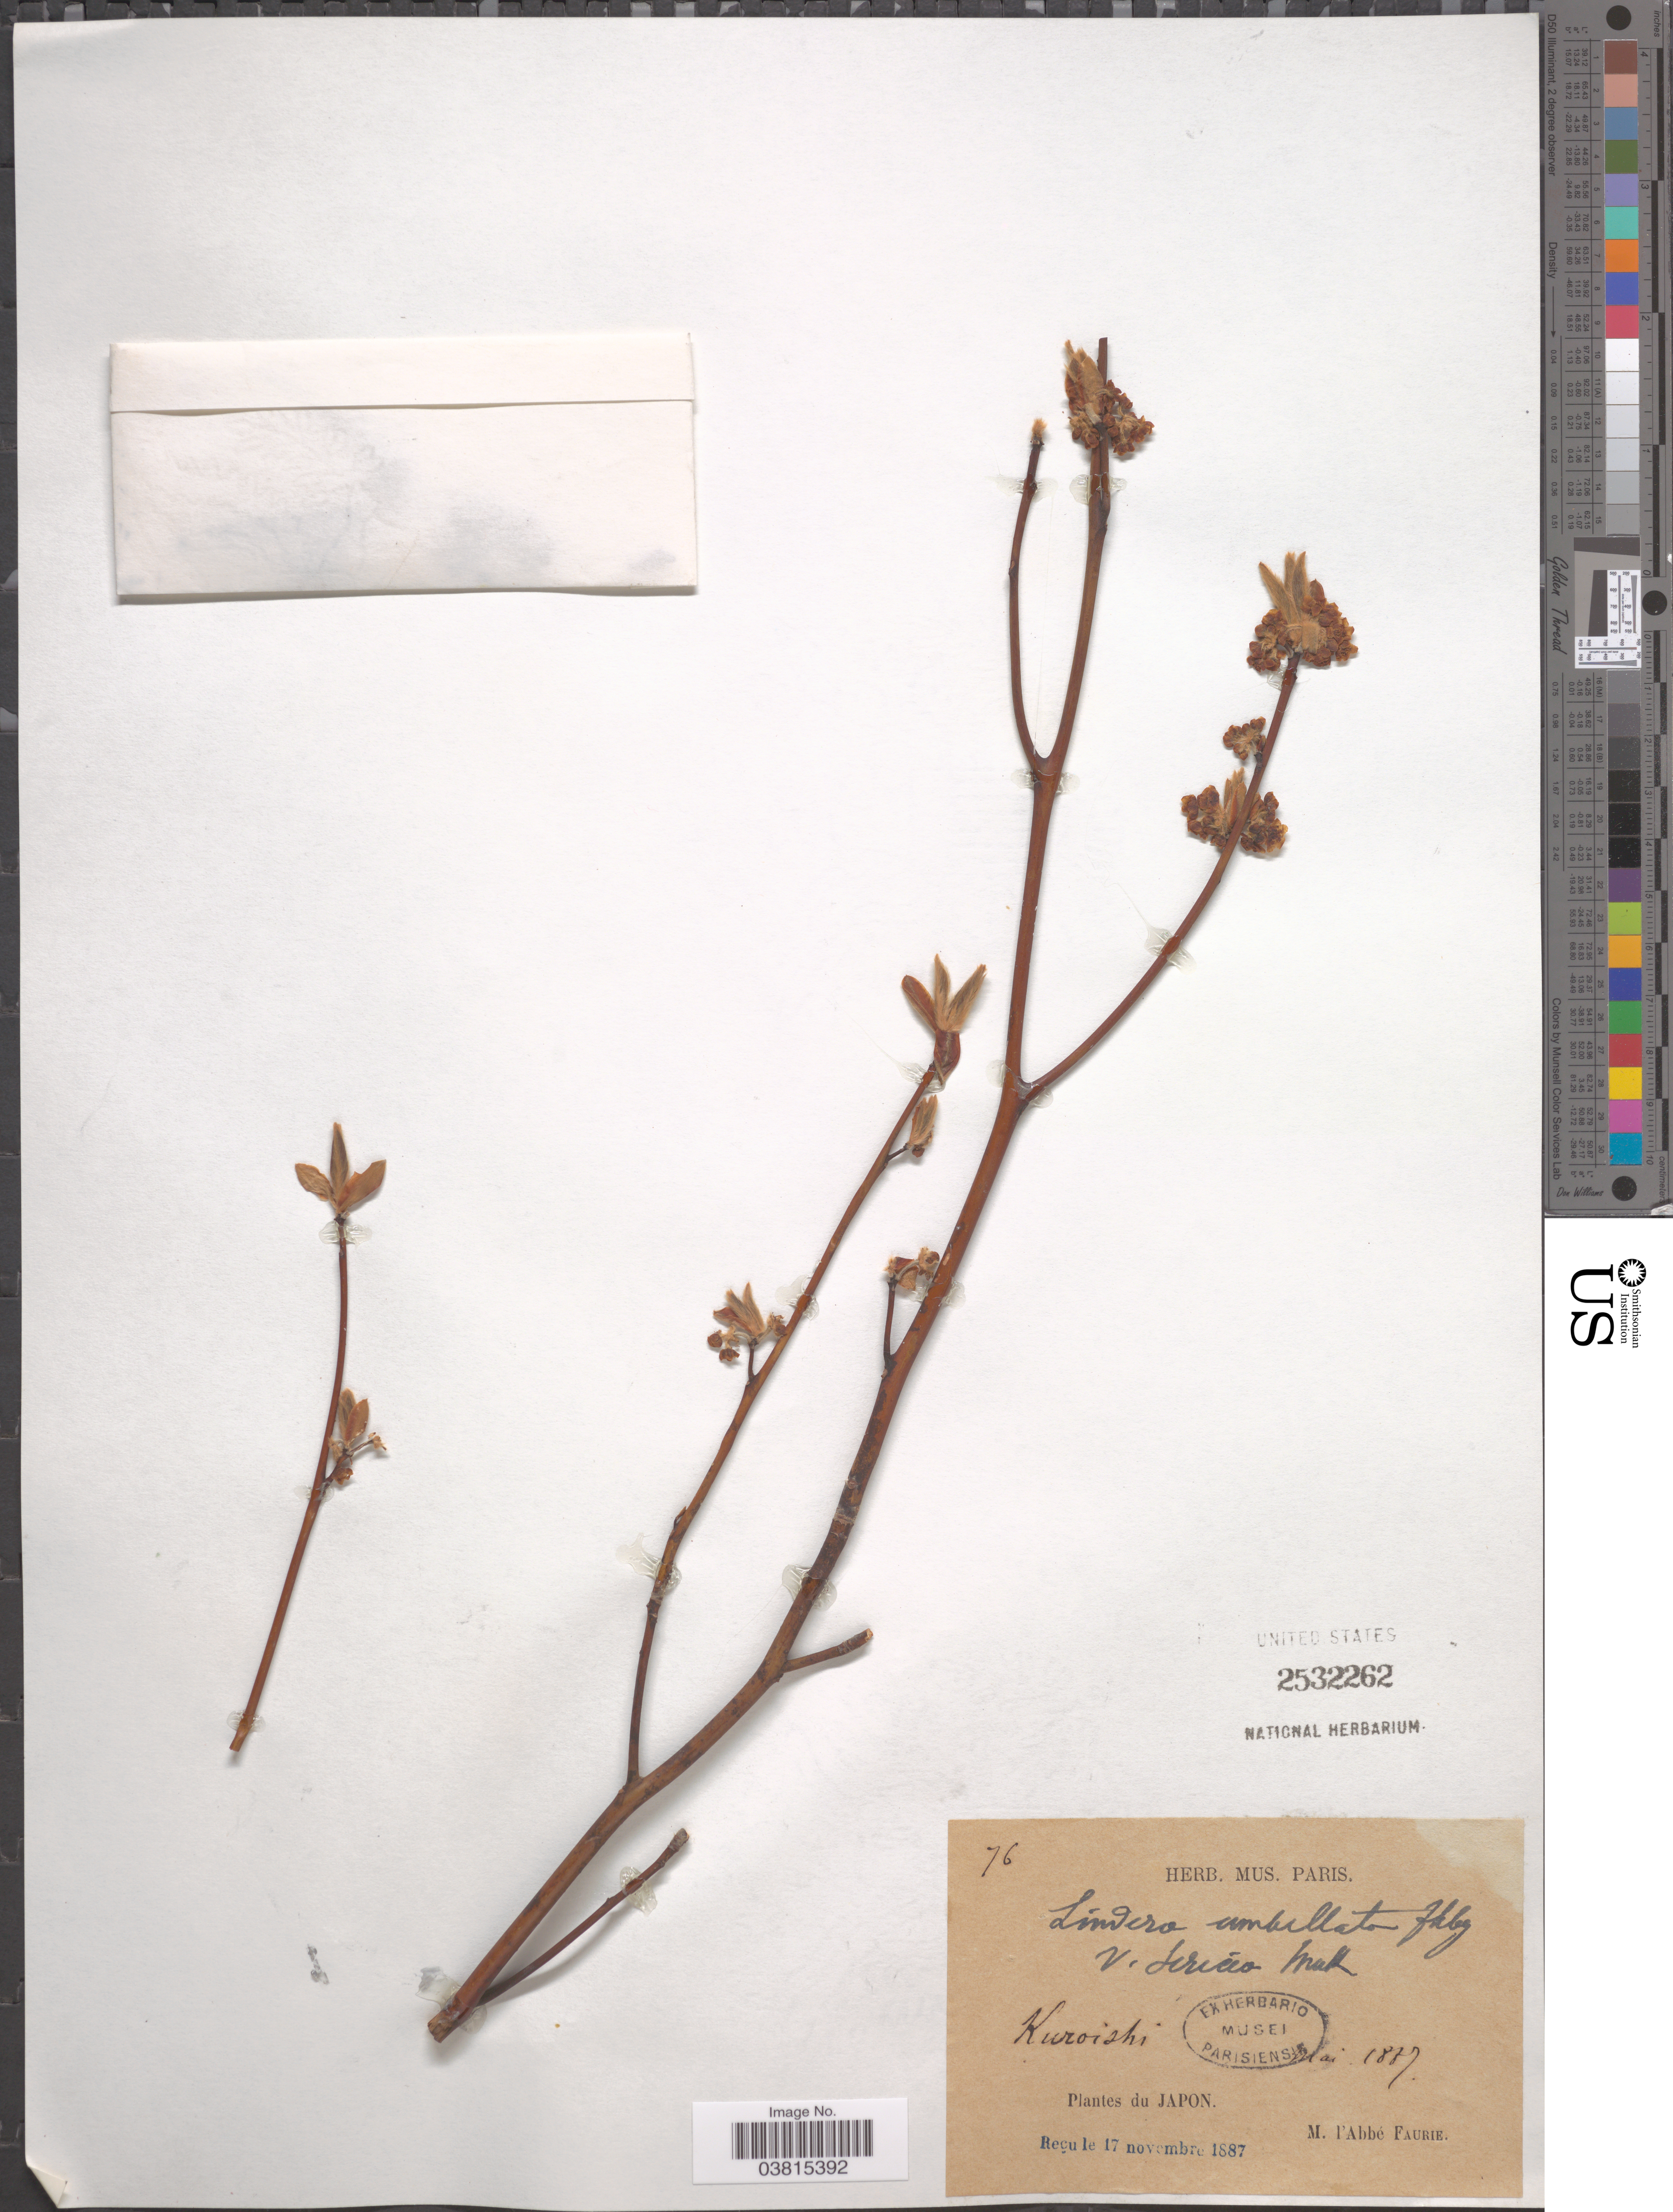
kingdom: Plantae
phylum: Tracheophyta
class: Magnoliopsida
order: Laurales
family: Lauraceae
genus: Lindera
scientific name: Lindera umbellata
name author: Thunb.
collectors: A. Faurie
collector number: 76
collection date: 1887-05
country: Japan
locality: Kuroishi.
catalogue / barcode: US 2532262